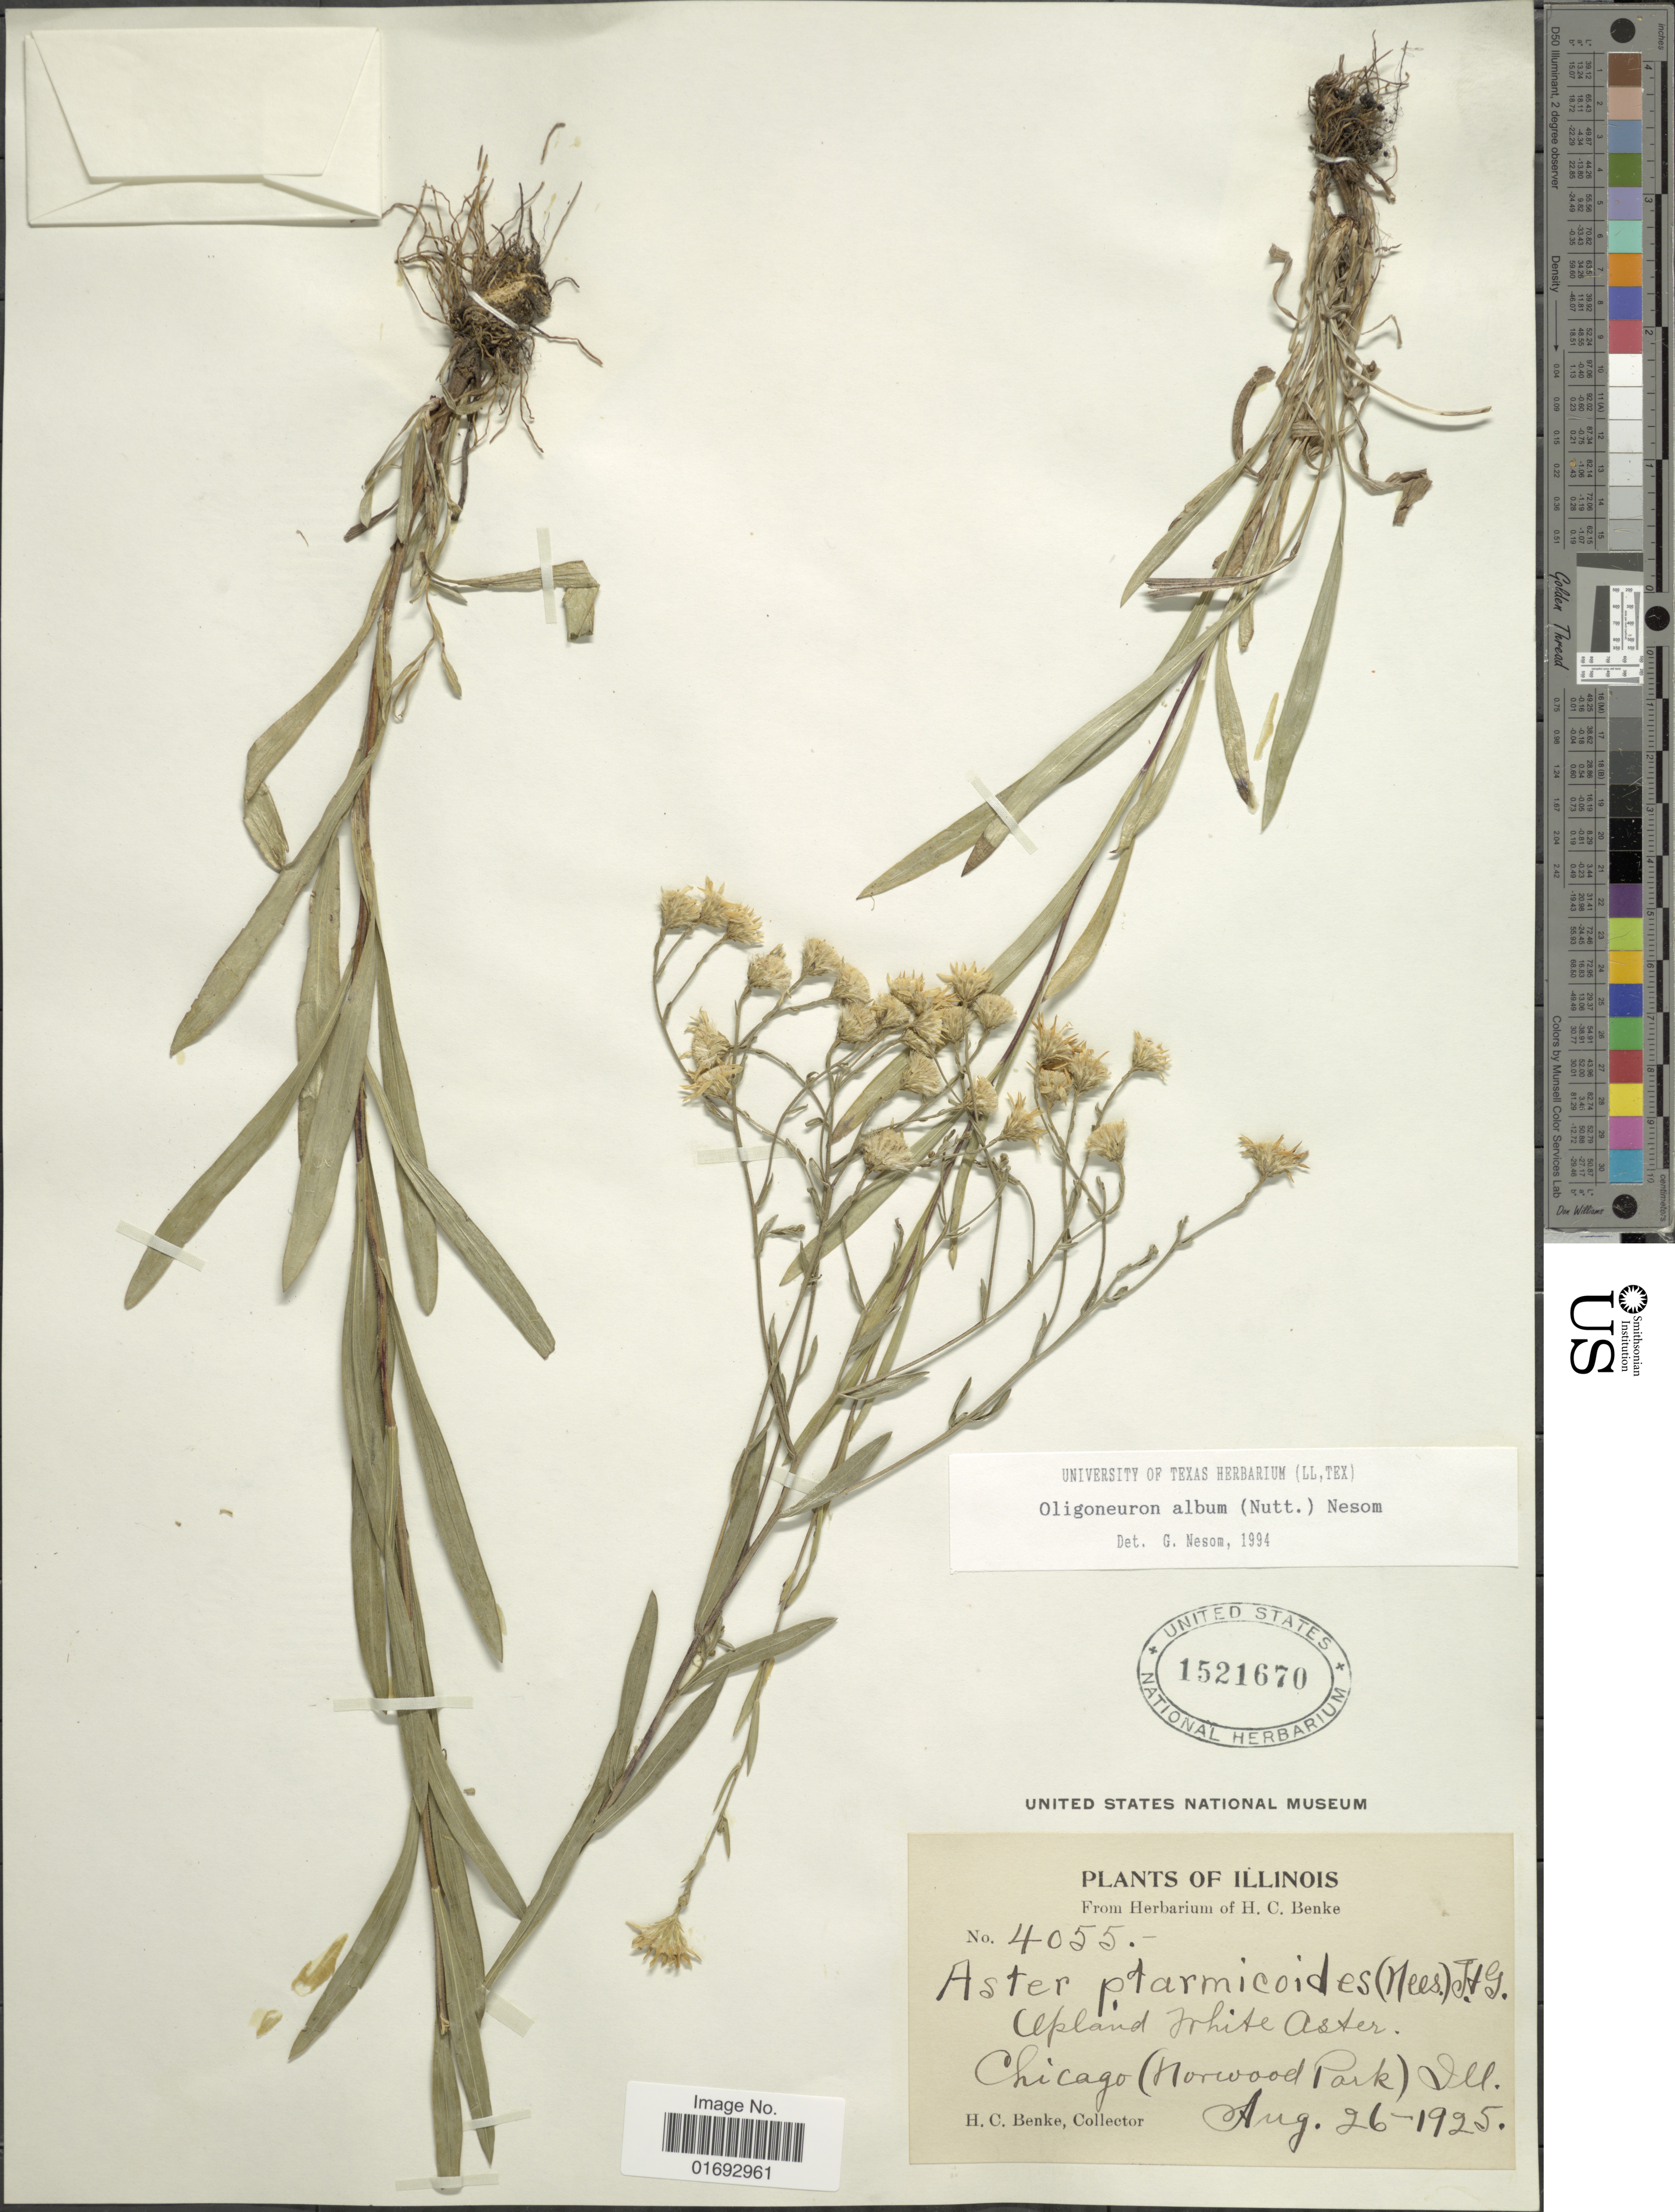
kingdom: Plantae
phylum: Tracheophyta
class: Magnoliopsida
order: Asterales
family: Asteraceae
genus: Oligoneuron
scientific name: Oligoneuron album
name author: (Nutt.) G.L. Nesom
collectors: H. Benke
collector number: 4055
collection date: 1925-08-26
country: United States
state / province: Illinois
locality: Upland White Aster, Chicago (Norwood Park)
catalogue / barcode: US 1521670